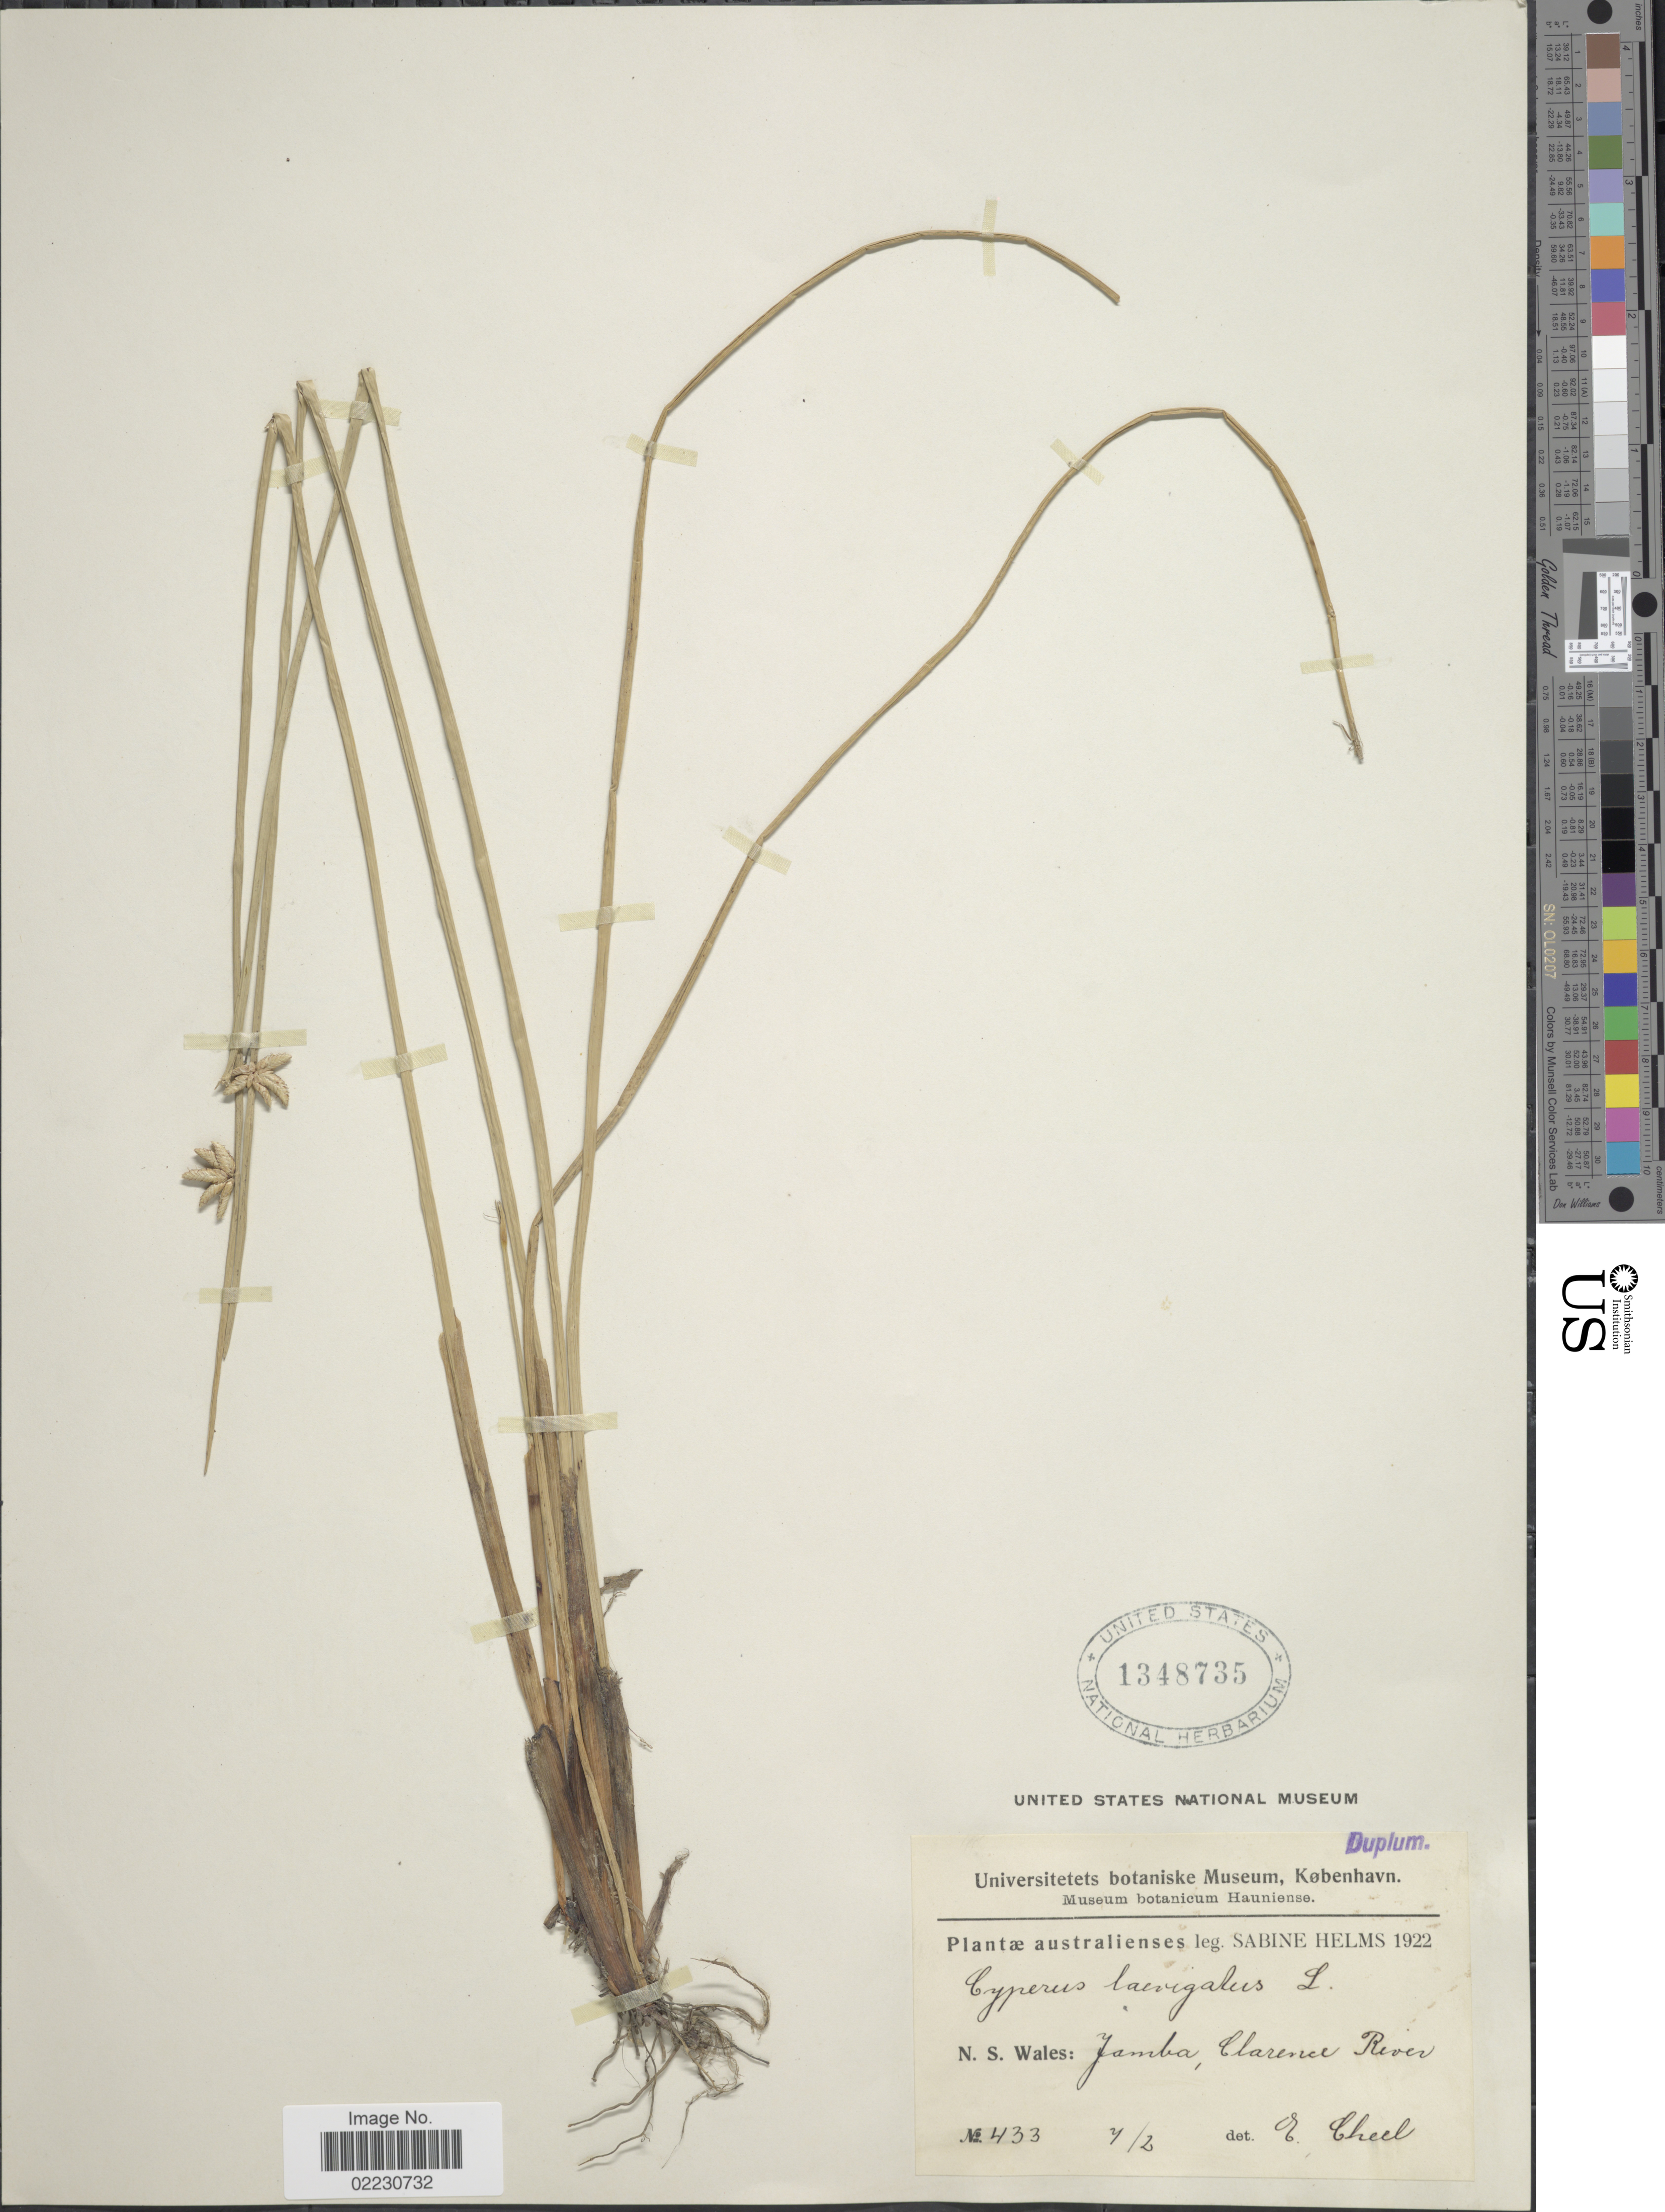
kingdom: Plantae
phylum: Tracheophyta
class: Liliopsida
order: Poales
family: Cyperaceae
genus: Cyperus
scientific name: Cyperus laevigatus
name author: L.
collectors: S. Helms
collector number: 433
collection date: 1922-02-07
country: Australia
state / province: New South Wales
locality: Australienses. N. S. Wales: Jamba, Clarence River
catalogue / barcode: US 1348735